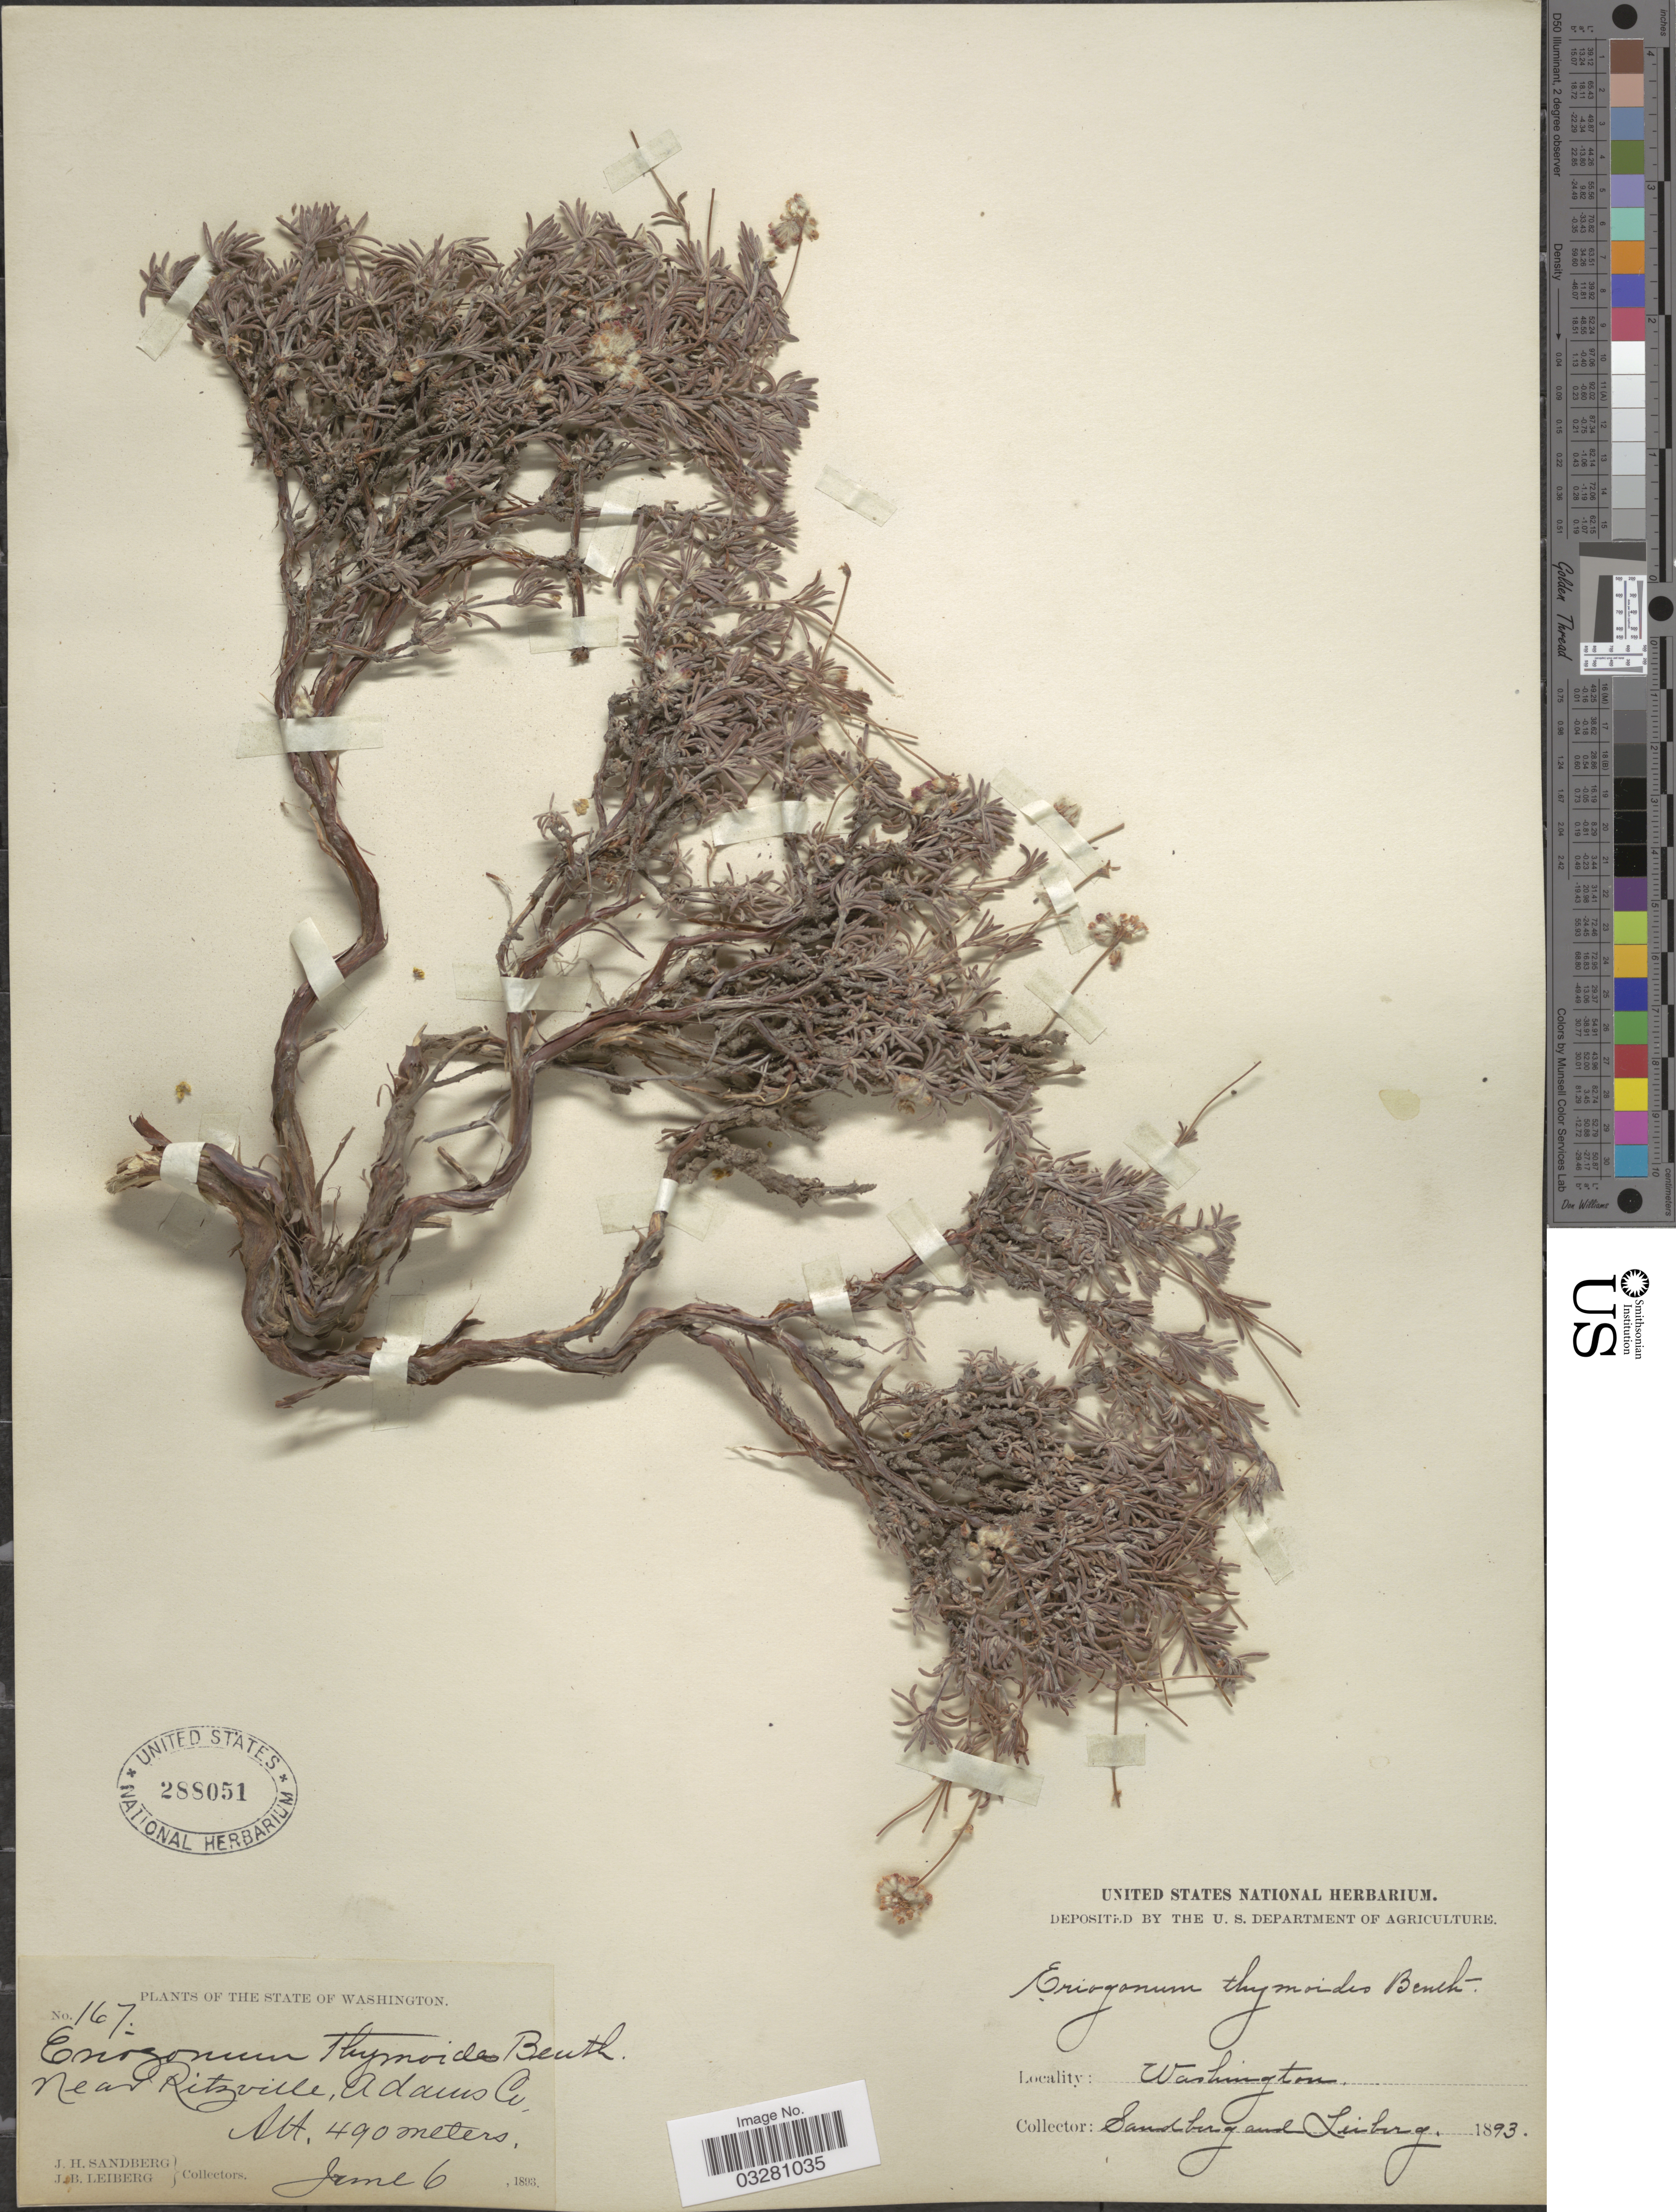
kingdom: Plantae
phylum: Tracheophyta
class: Magnoliopsida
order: Caryophyllales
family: Polygonaceae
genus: Eriogonum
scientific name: Eriogonum thymoides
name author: Benth. in DC.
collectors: J. H. Sandberg & J. B. Leiberg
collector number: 167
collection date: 1893-06-06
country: United States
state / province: Washington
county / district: Adams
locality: Near Ritzville, Adams Co.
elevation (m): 490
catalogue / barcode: US 288051